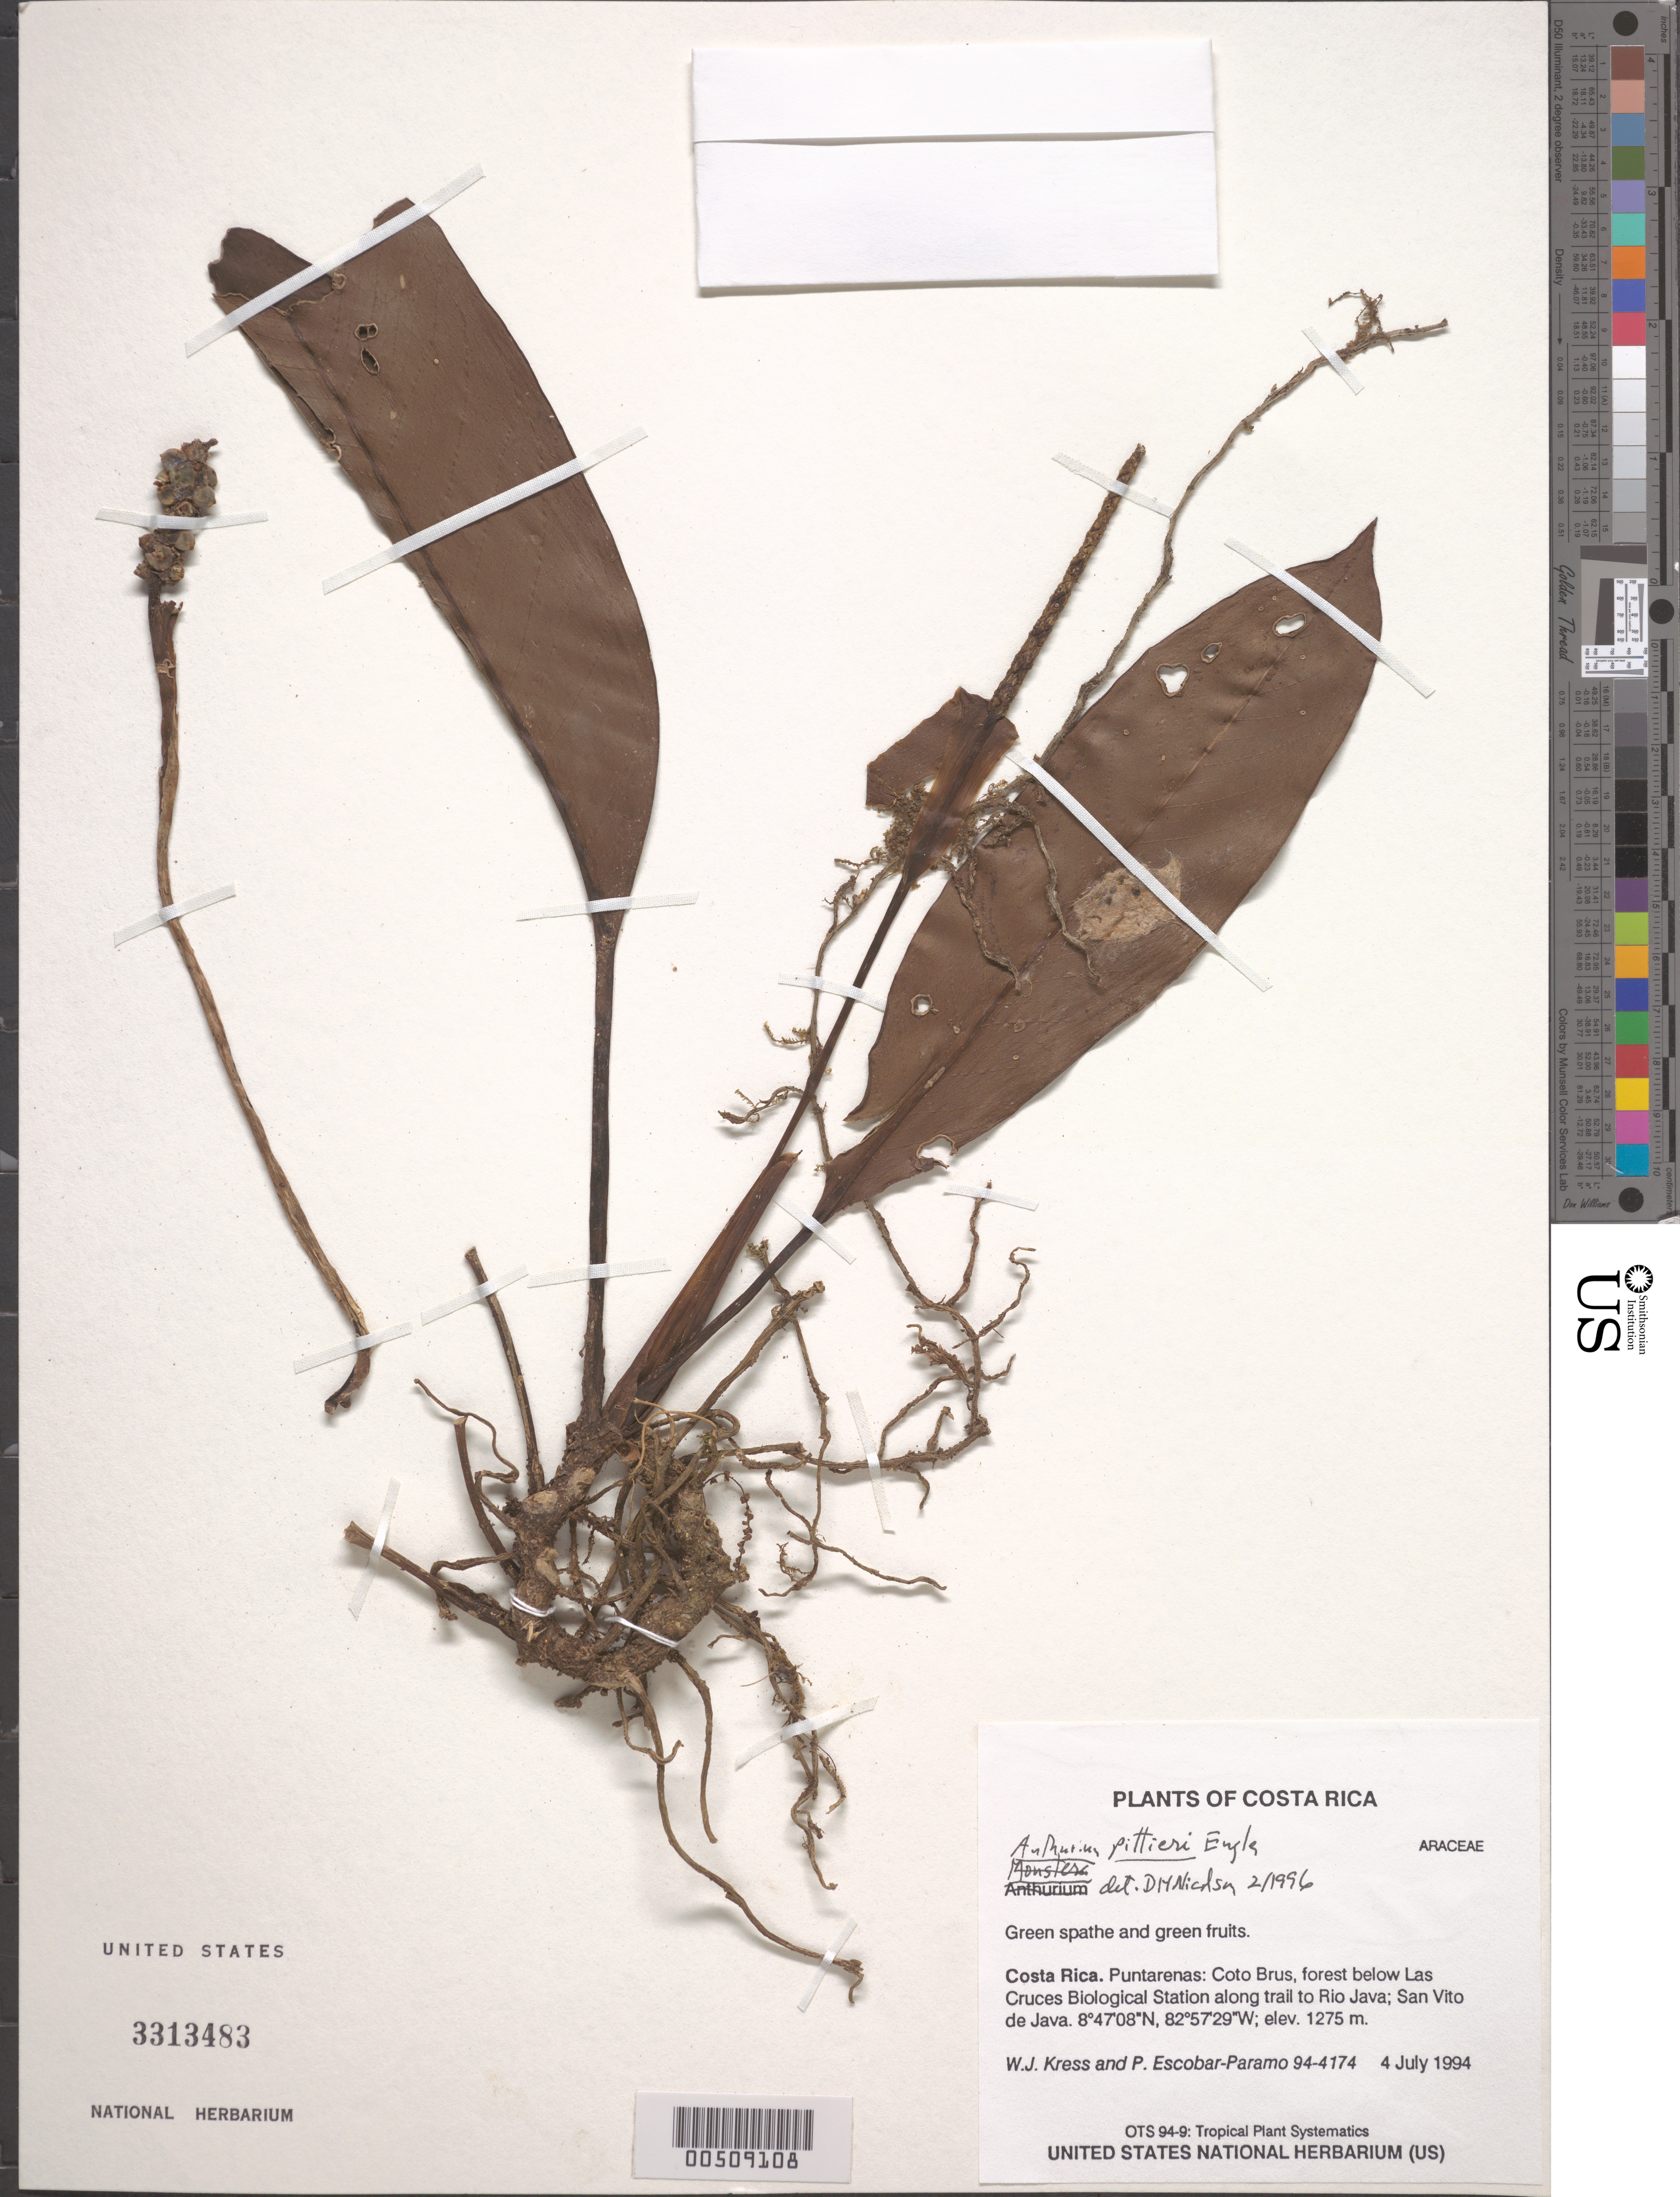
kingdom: Plantae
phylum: Tracheophyta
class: Liliopsida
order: Alismatales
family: Araceae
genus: Anthurium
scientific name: Anthurium pittieri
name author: Engl.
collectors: W. J. Kress & P. Escobar-Páramo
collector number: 94-4174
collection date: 1994-08-04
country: Costa Rica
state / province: Puntarenas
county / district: Coto Brus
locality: Forest below Las Cruces Biological Station along trail to Rio Java; San Vito de Java.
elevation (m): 1275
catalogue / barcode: US 3313483